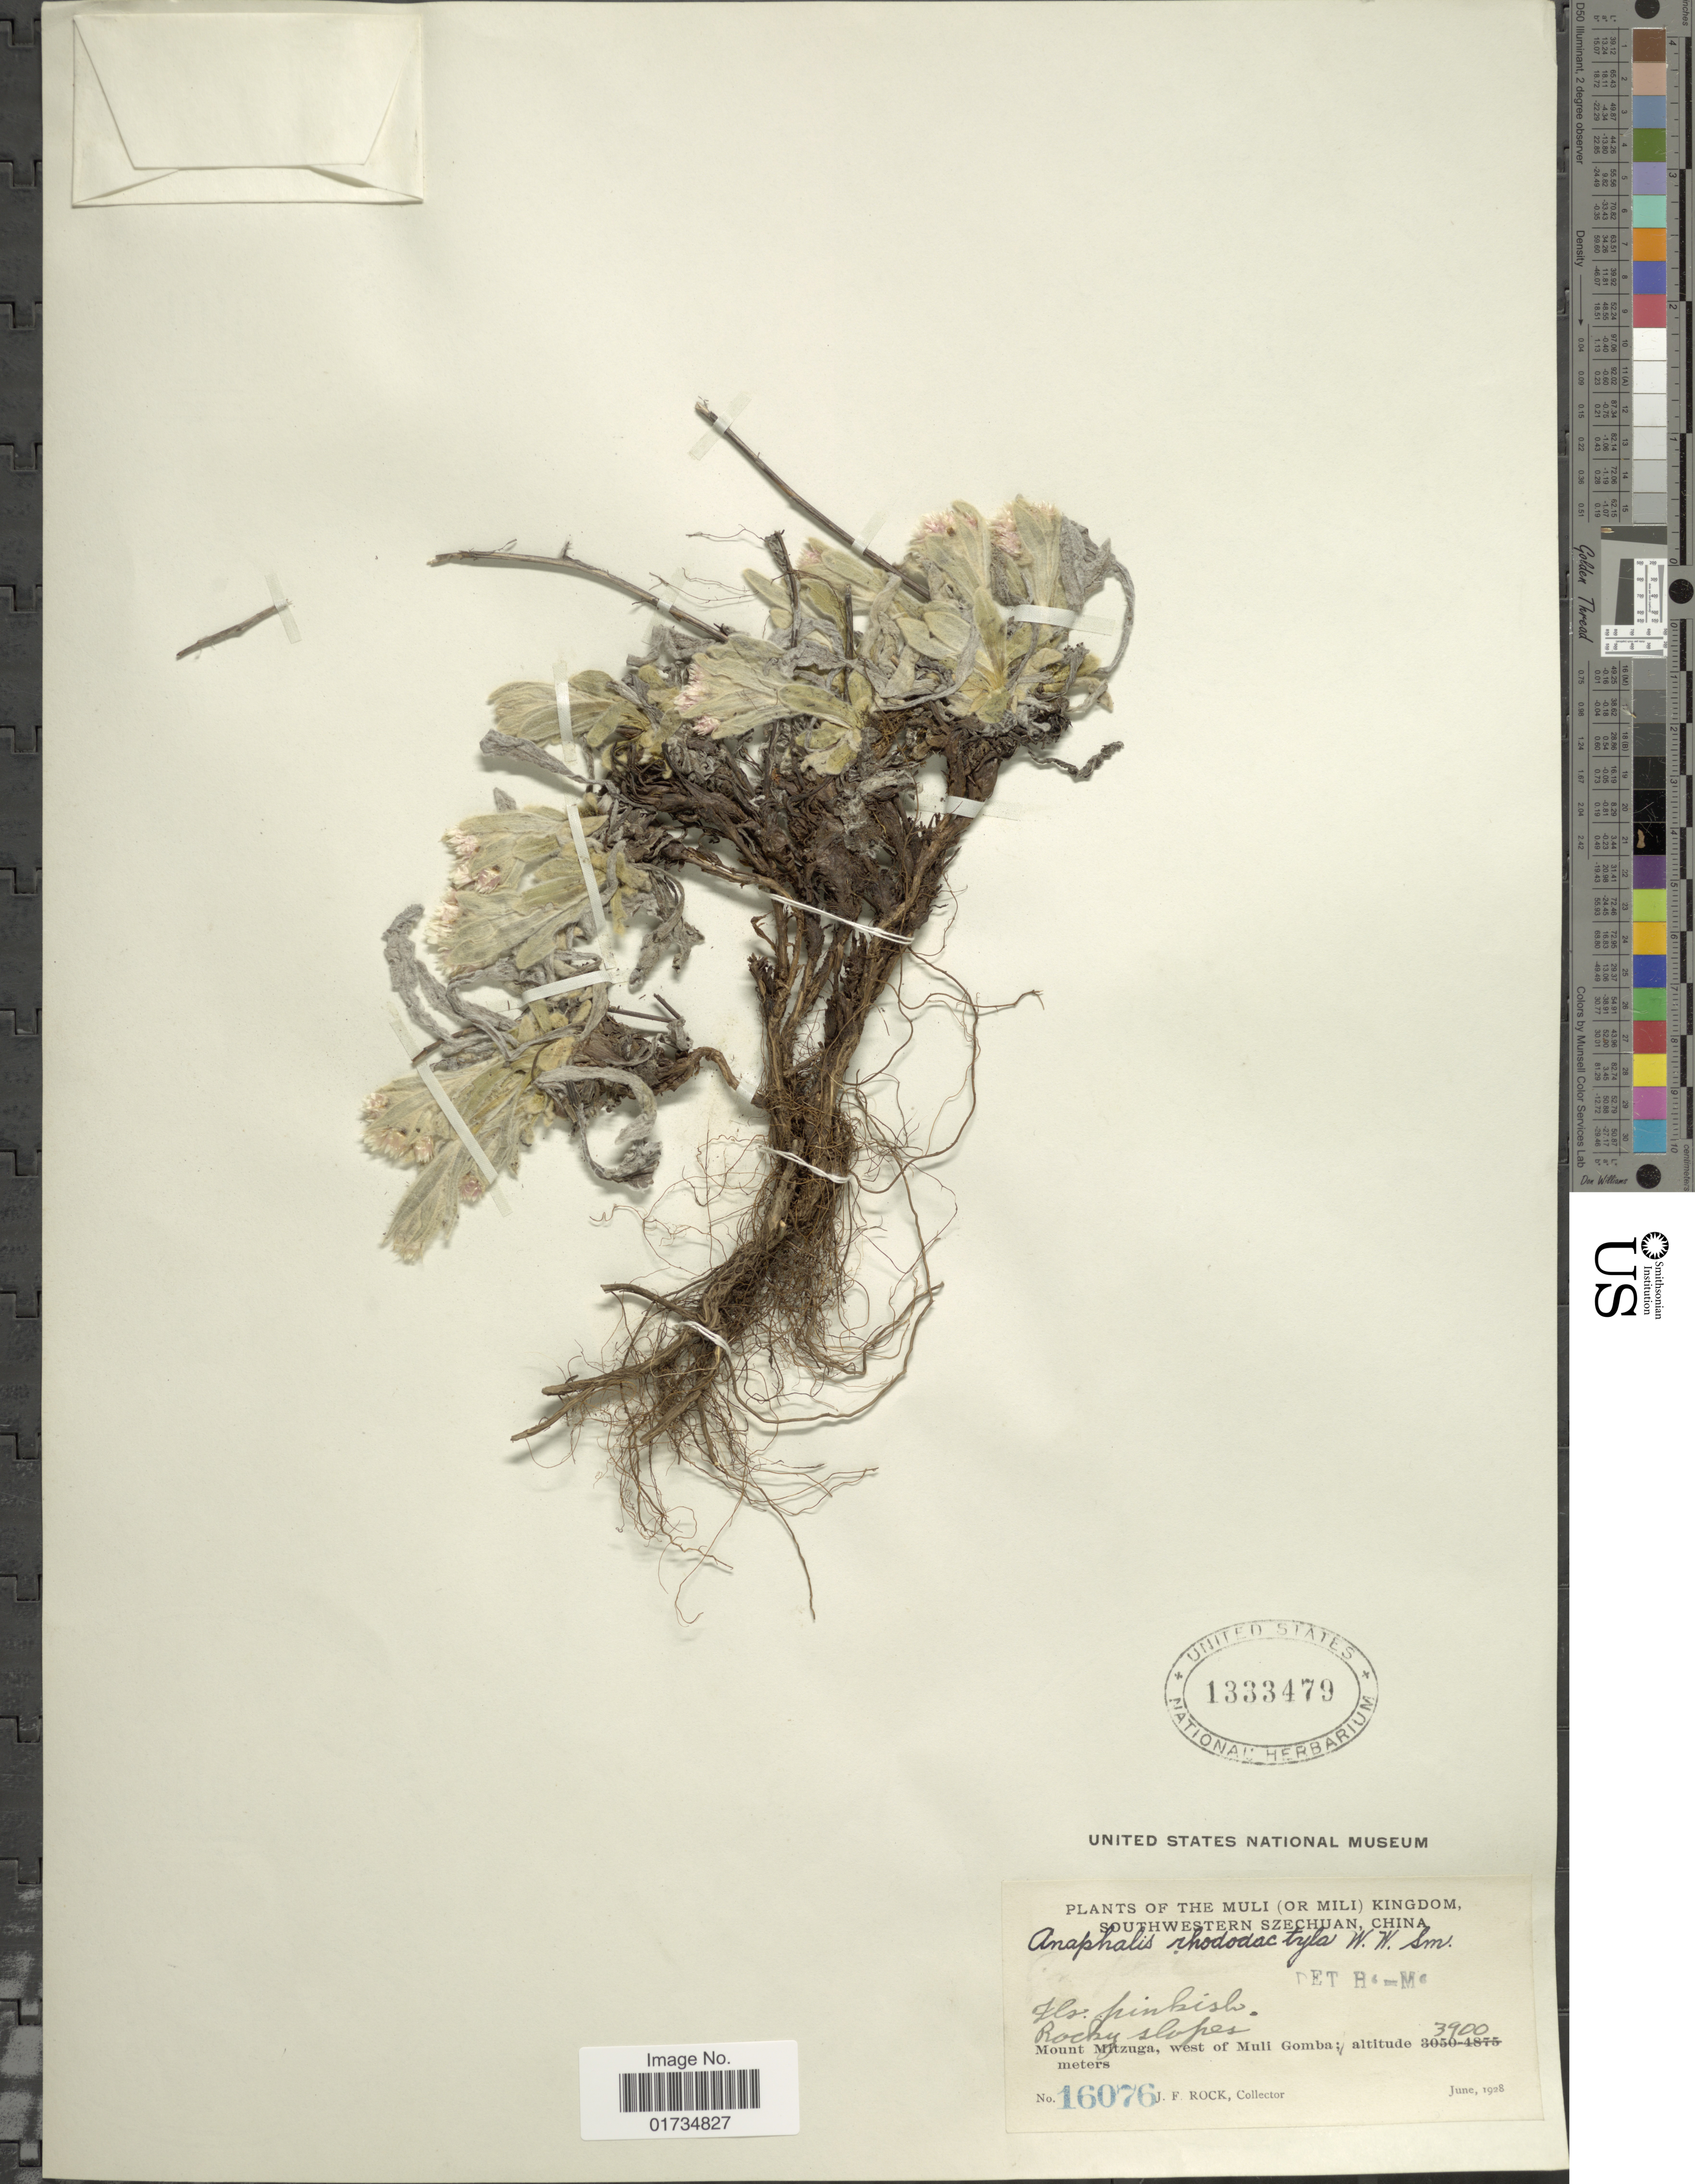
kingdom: Plantae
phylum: Tracheophyta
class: Magnoliopsida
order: Asterales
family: Asteraceae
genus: Anaphalis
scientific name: Anaphalis rhododactyla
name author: W.W. Sm.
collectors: J. Rock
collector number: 16076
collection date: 1928-06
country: China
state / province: Sichuan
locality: The Muli (or Mili) Kingdom, Southwestern Szechuan, China. Mount Mitzuga, west of Muli Gomba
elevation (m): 3900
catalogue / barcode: US 1333479